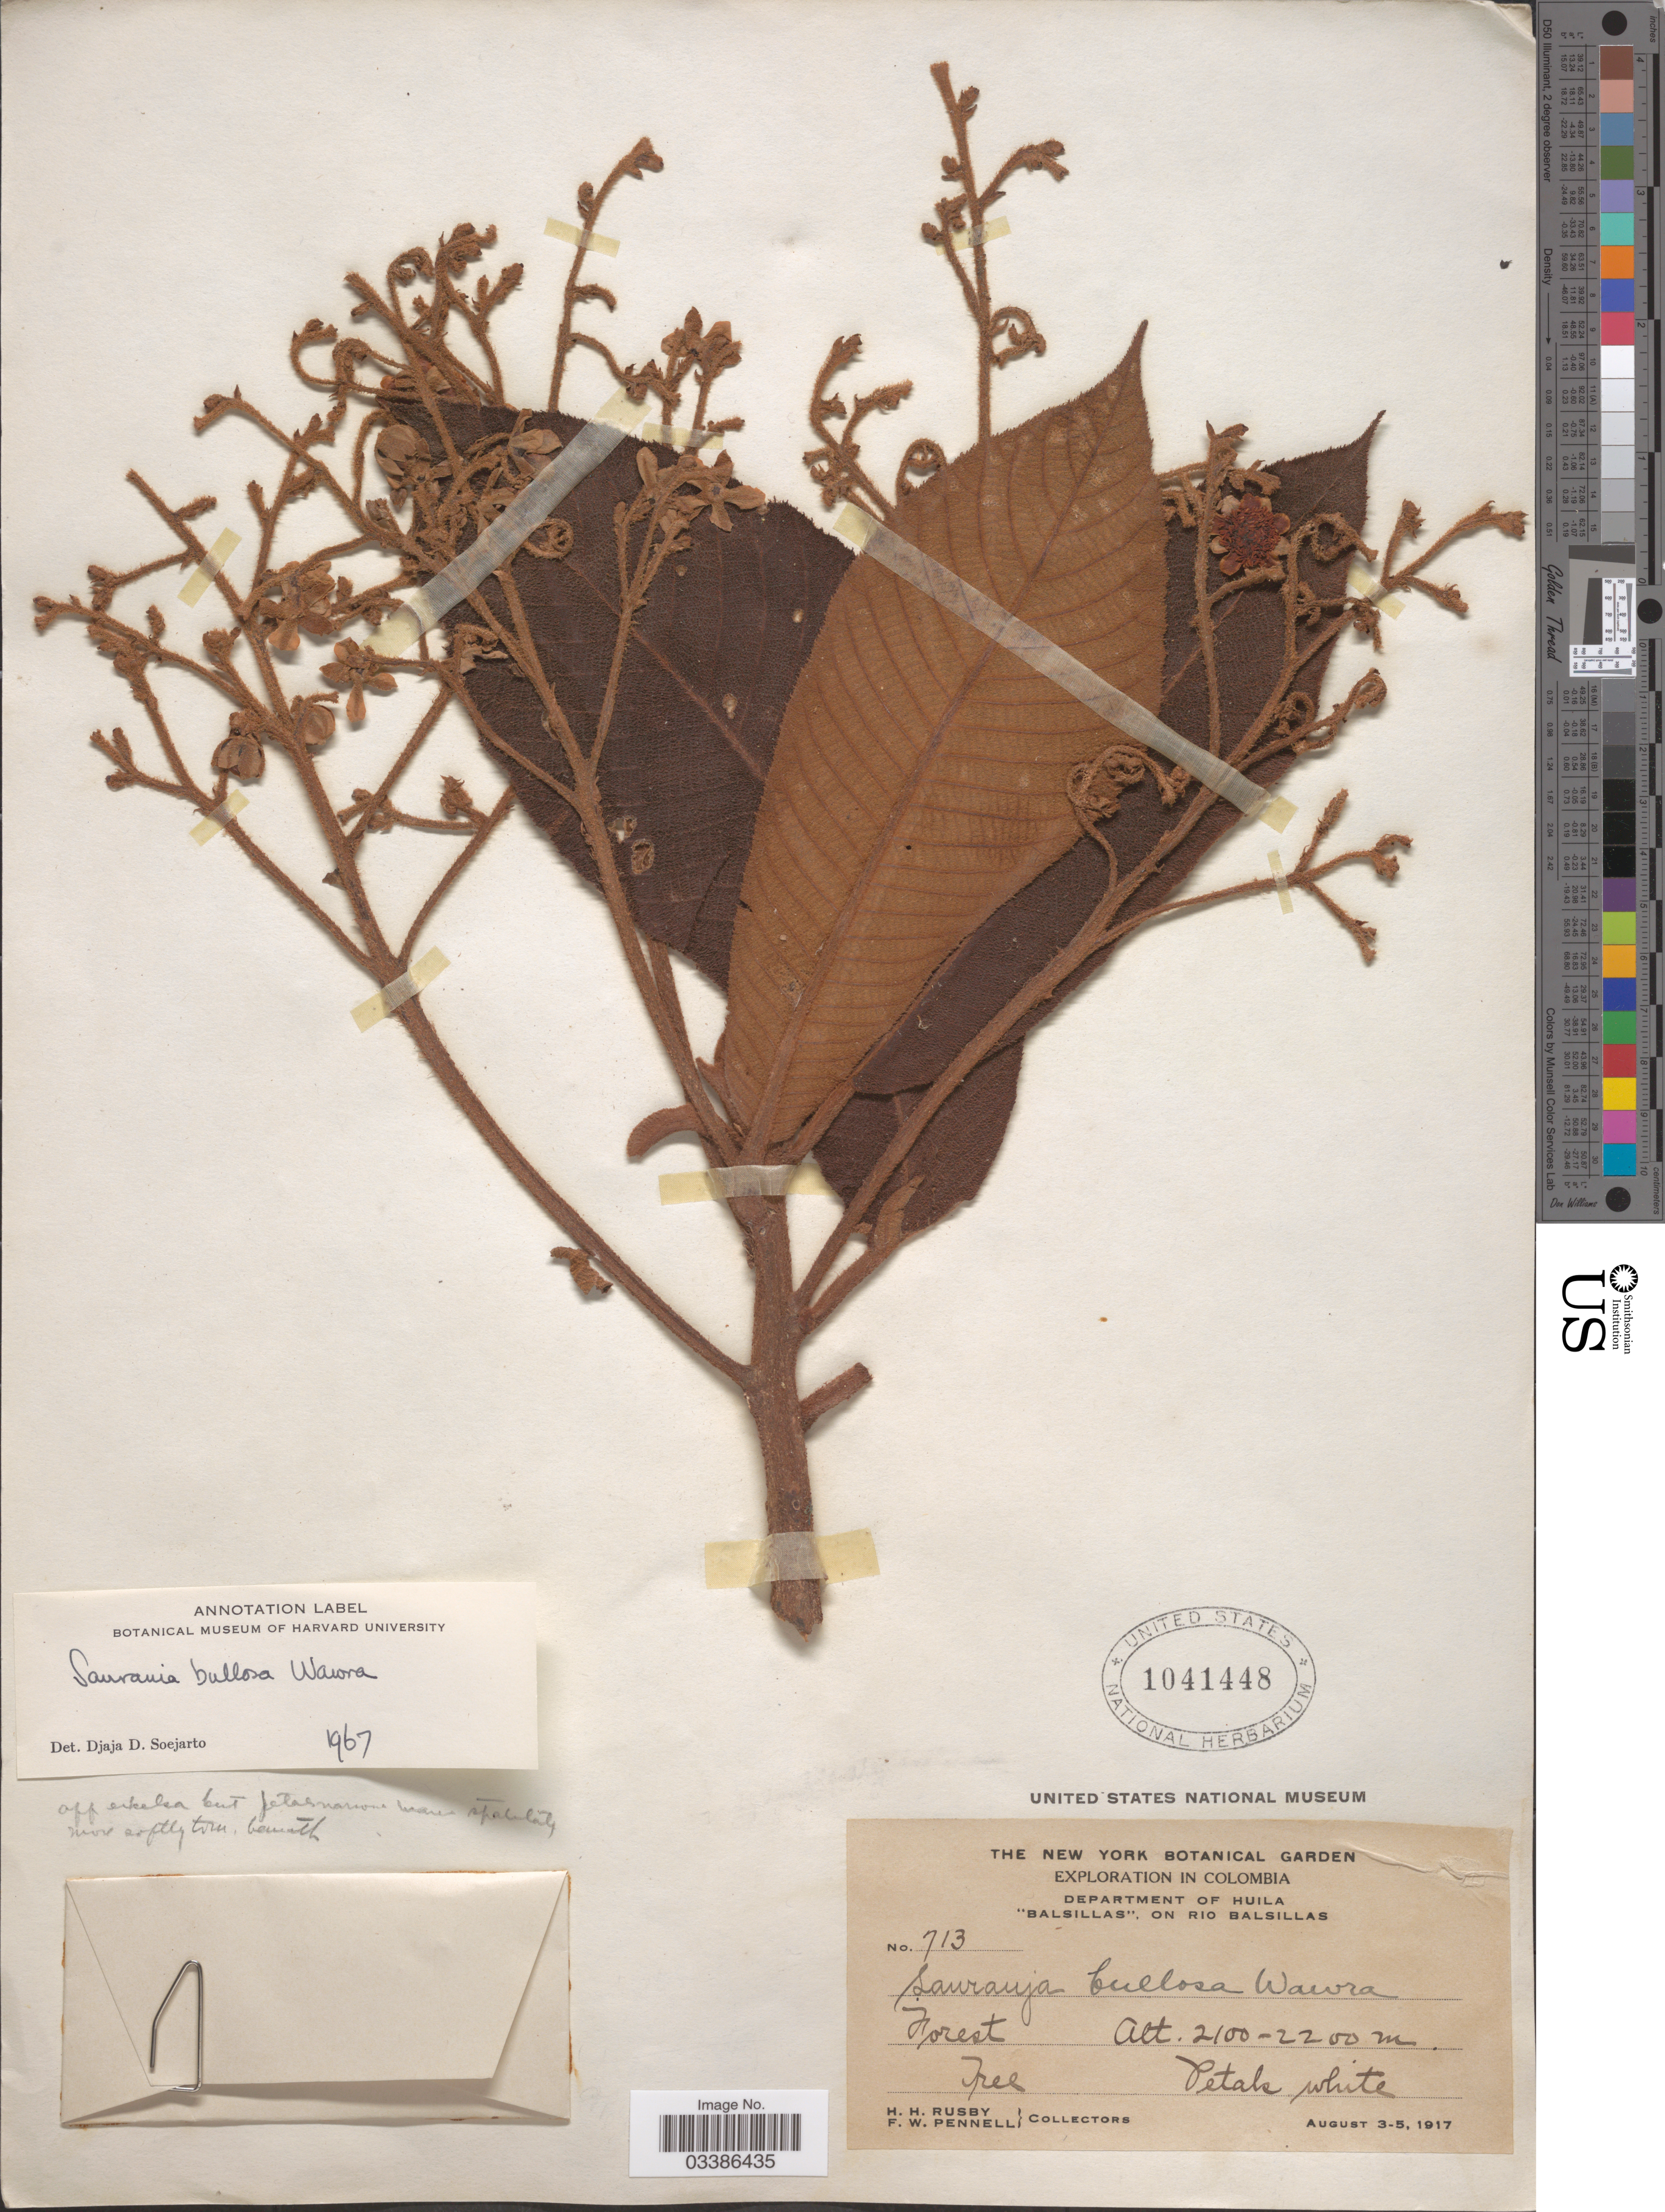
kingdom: Plantae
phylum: Tracheophyta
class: Magnoliopsida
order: Ericales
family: Actinidiaceae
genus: Saurauia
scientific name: Saurauia bullosa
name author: Wawra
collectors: H. H. Rusby & F. W. Pennell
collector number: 713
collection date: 1917-08-03/1917-08-05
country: Colombia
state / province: Huila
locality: Department of Huila. "Balsillas", on Rio Balsillas.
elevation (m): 2100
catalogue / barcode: US 1041448